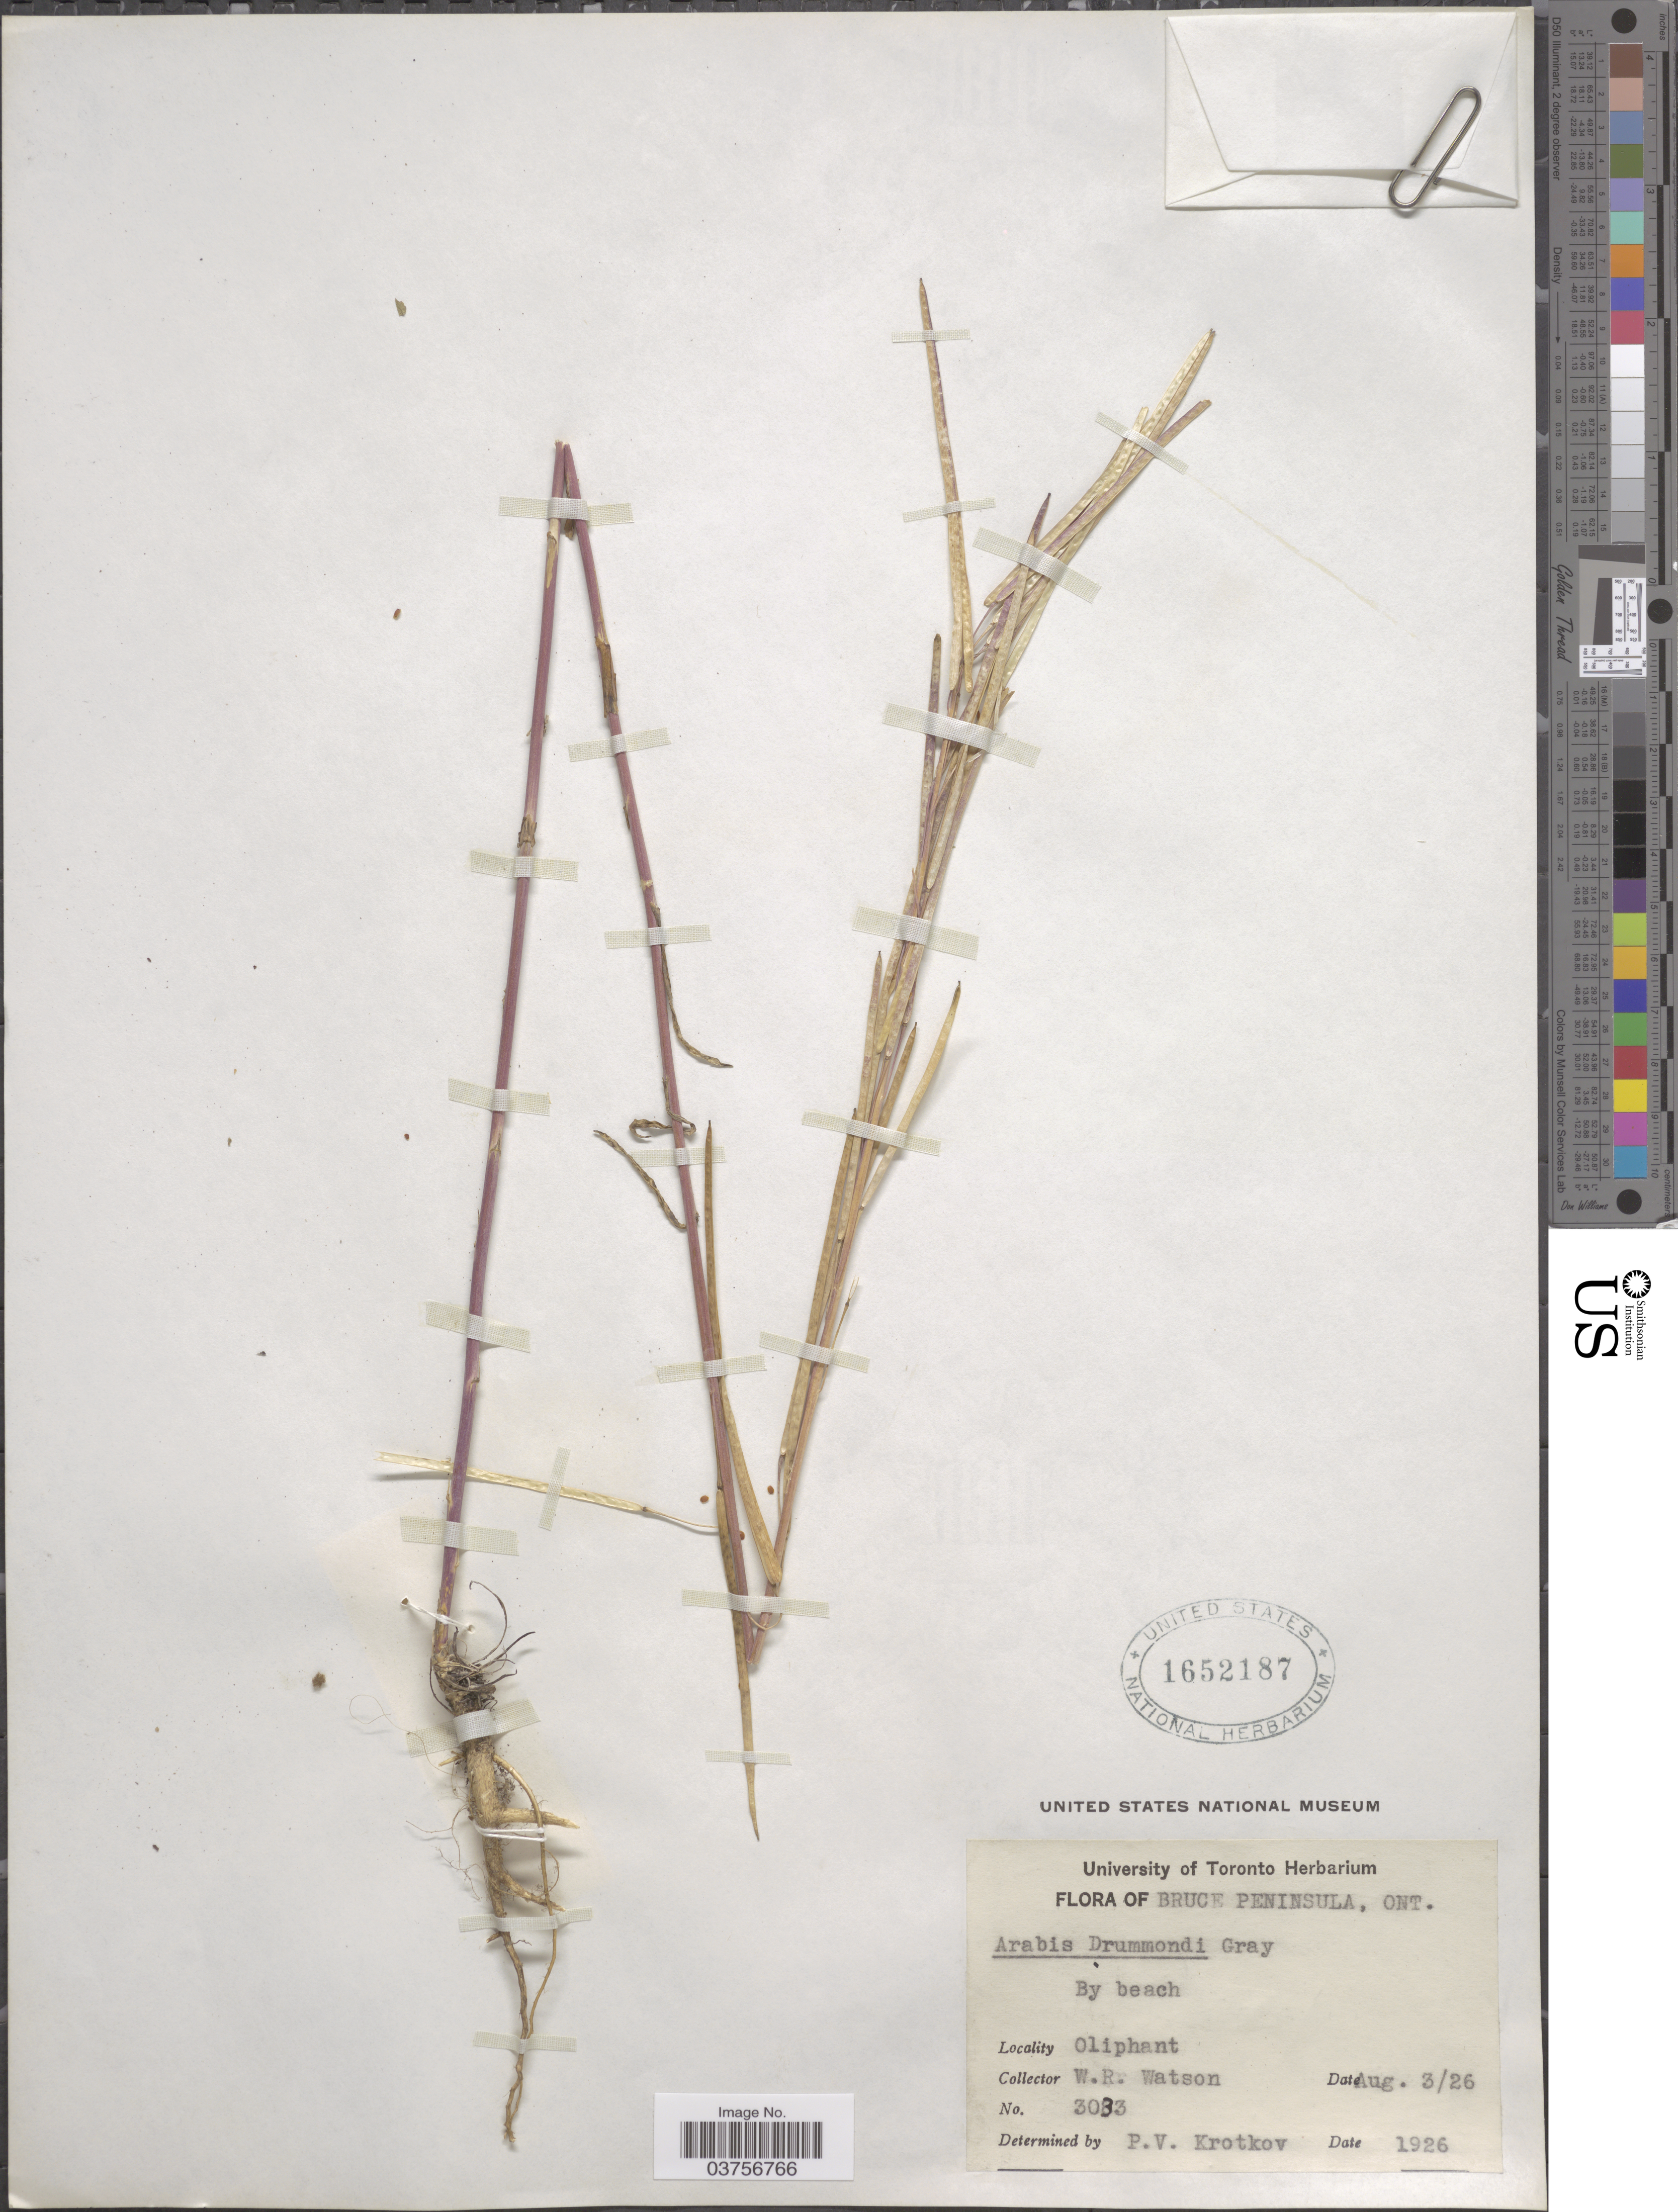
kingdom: Plantae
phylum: Tracheophyta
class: Magnoliopsida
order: Brassicales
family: Brassicaceae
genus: Arabis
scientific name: Arabis drummondii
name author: A. Gray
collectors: W. R. Watson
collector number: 3033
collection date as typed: Transcribed d/m/y: 3/8/26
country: Canada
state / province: Ontario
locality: Bruce Peninsula. By beach. Oliphant.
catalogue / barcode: US 1652187